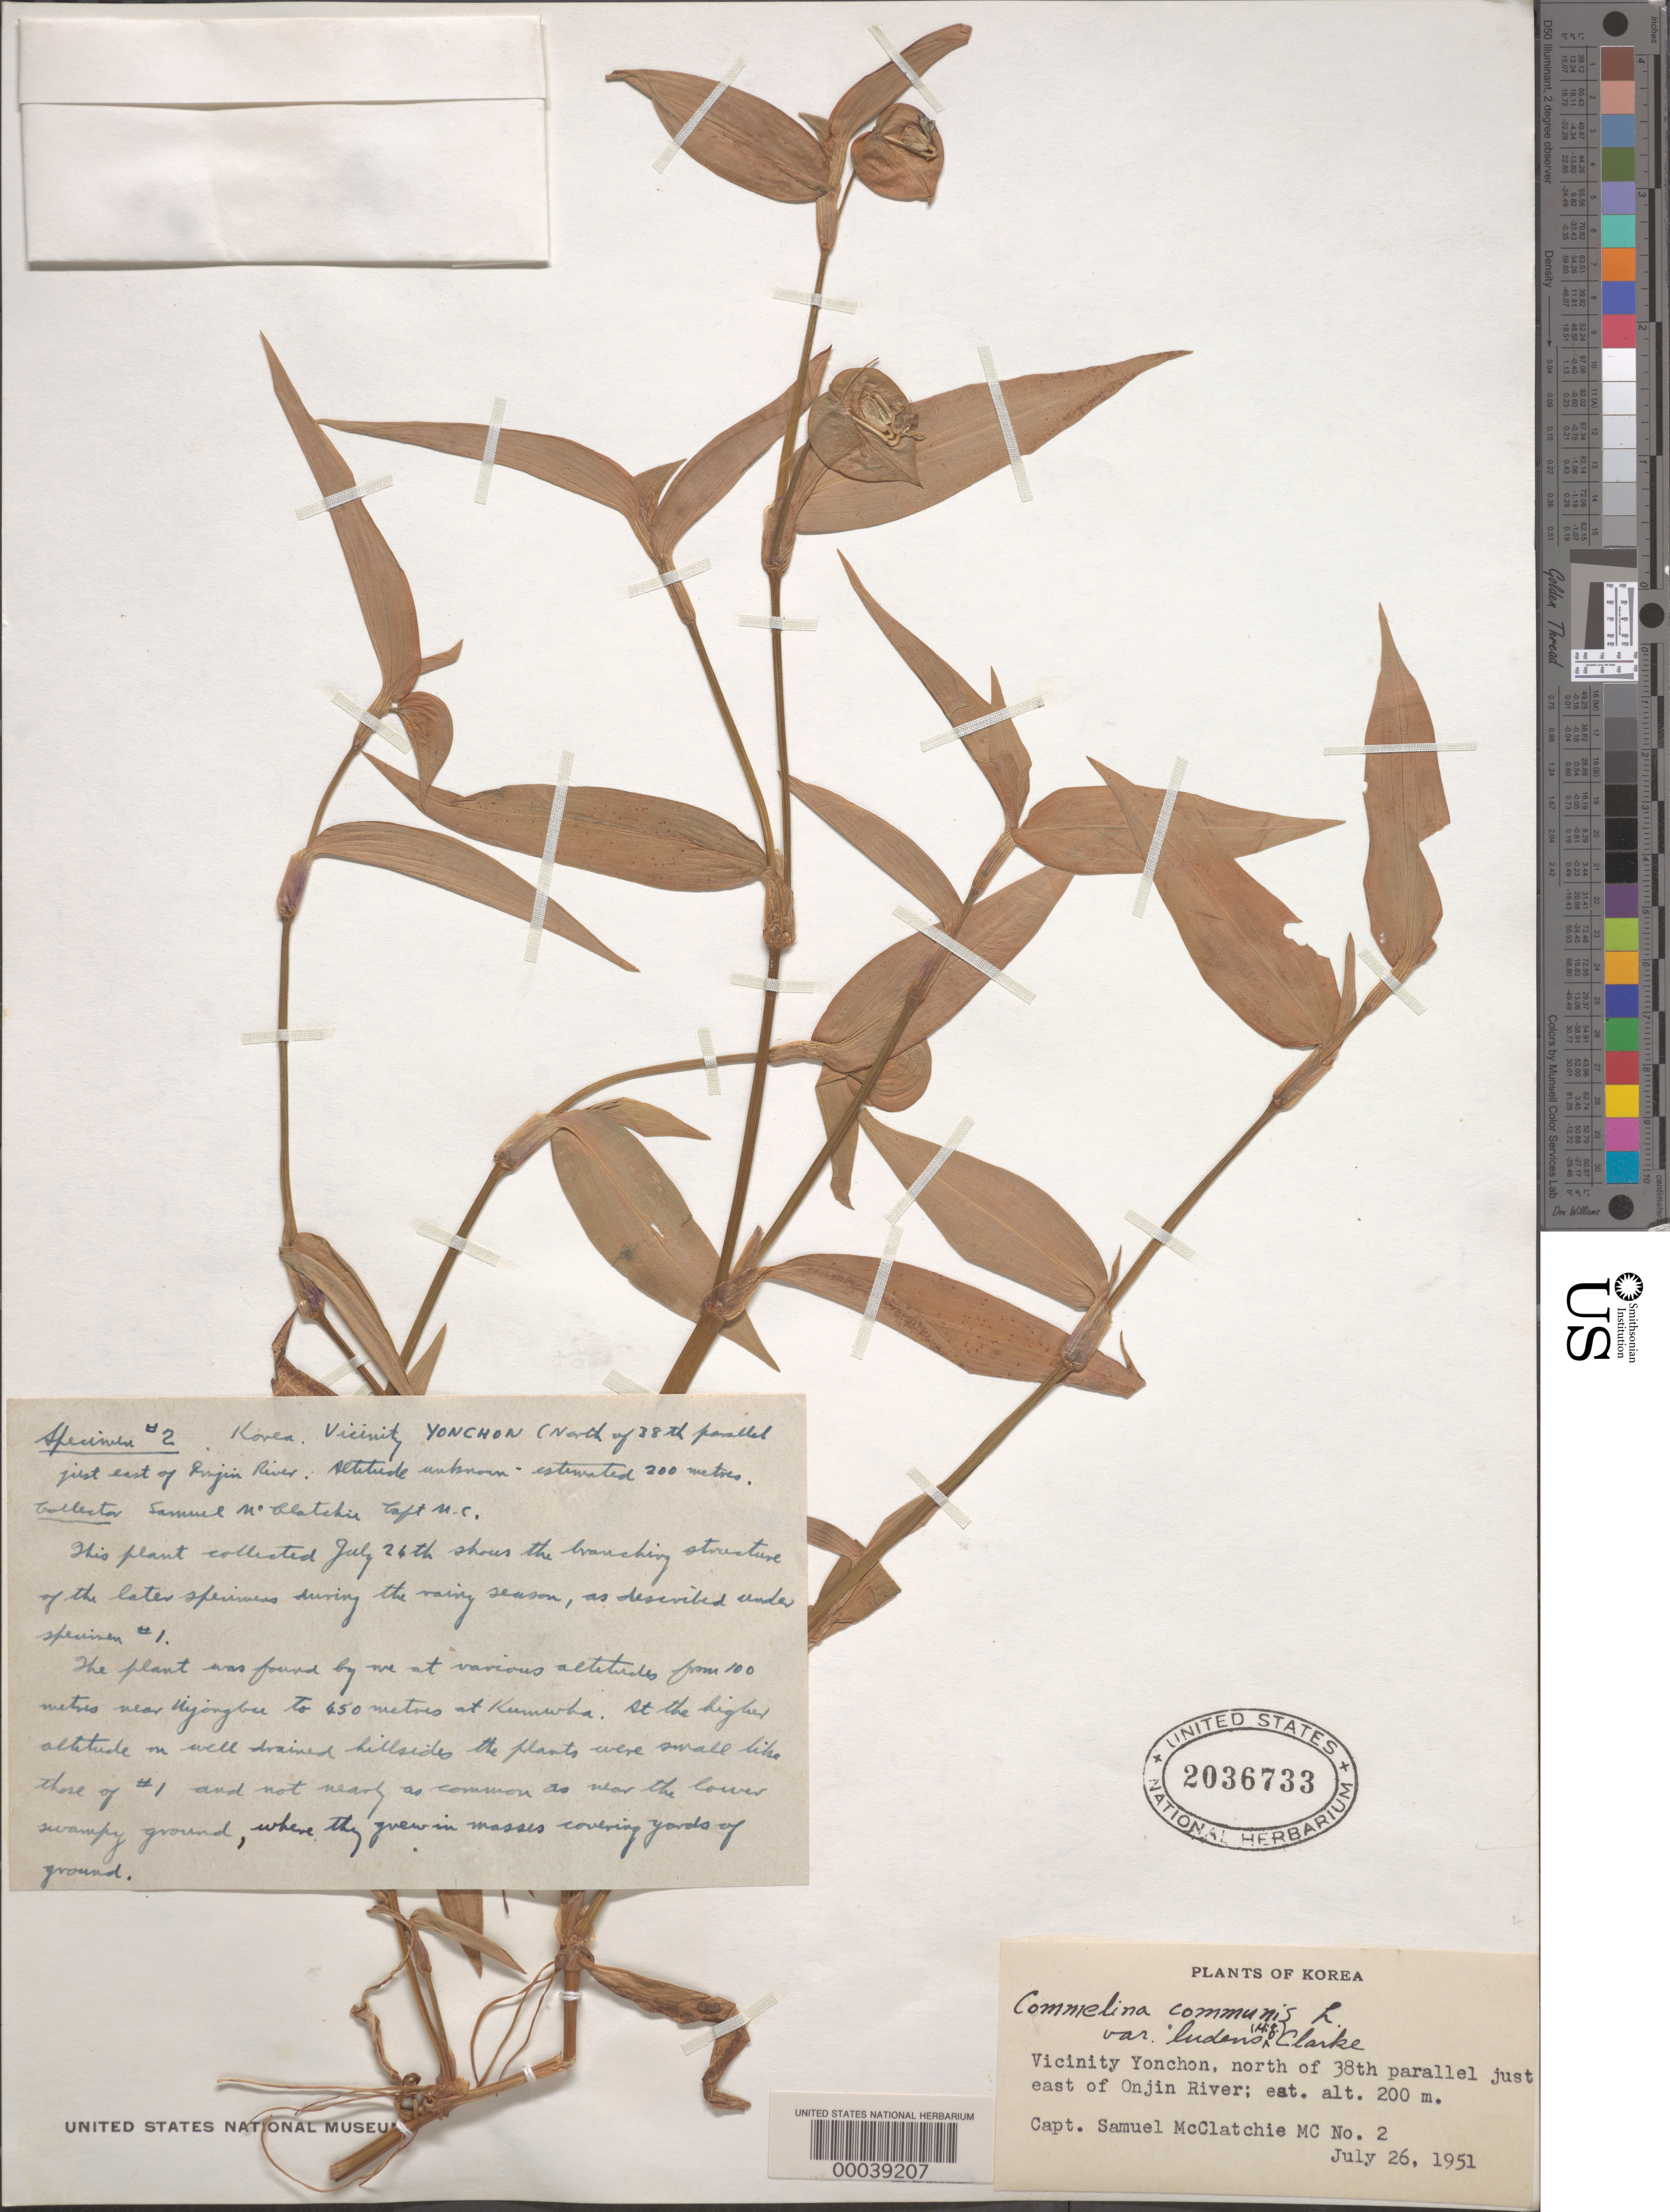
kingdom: Plantae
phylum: Tracheophyta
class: Liliopsida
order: Commelinales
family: Commelinaceae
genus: Commelina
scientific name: Commelina communis var. ludens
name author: (Miq.) C.B. Clarke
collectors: S. McClatchie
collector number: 2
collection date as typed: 26 Jul 1951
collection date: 1951-07-26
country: North Korea / South Korea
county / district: Hwanghae-bukto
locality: N of Onjin River, near Yonchon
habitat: Moist, swampy ground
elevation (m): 200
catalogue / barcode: US 2036733